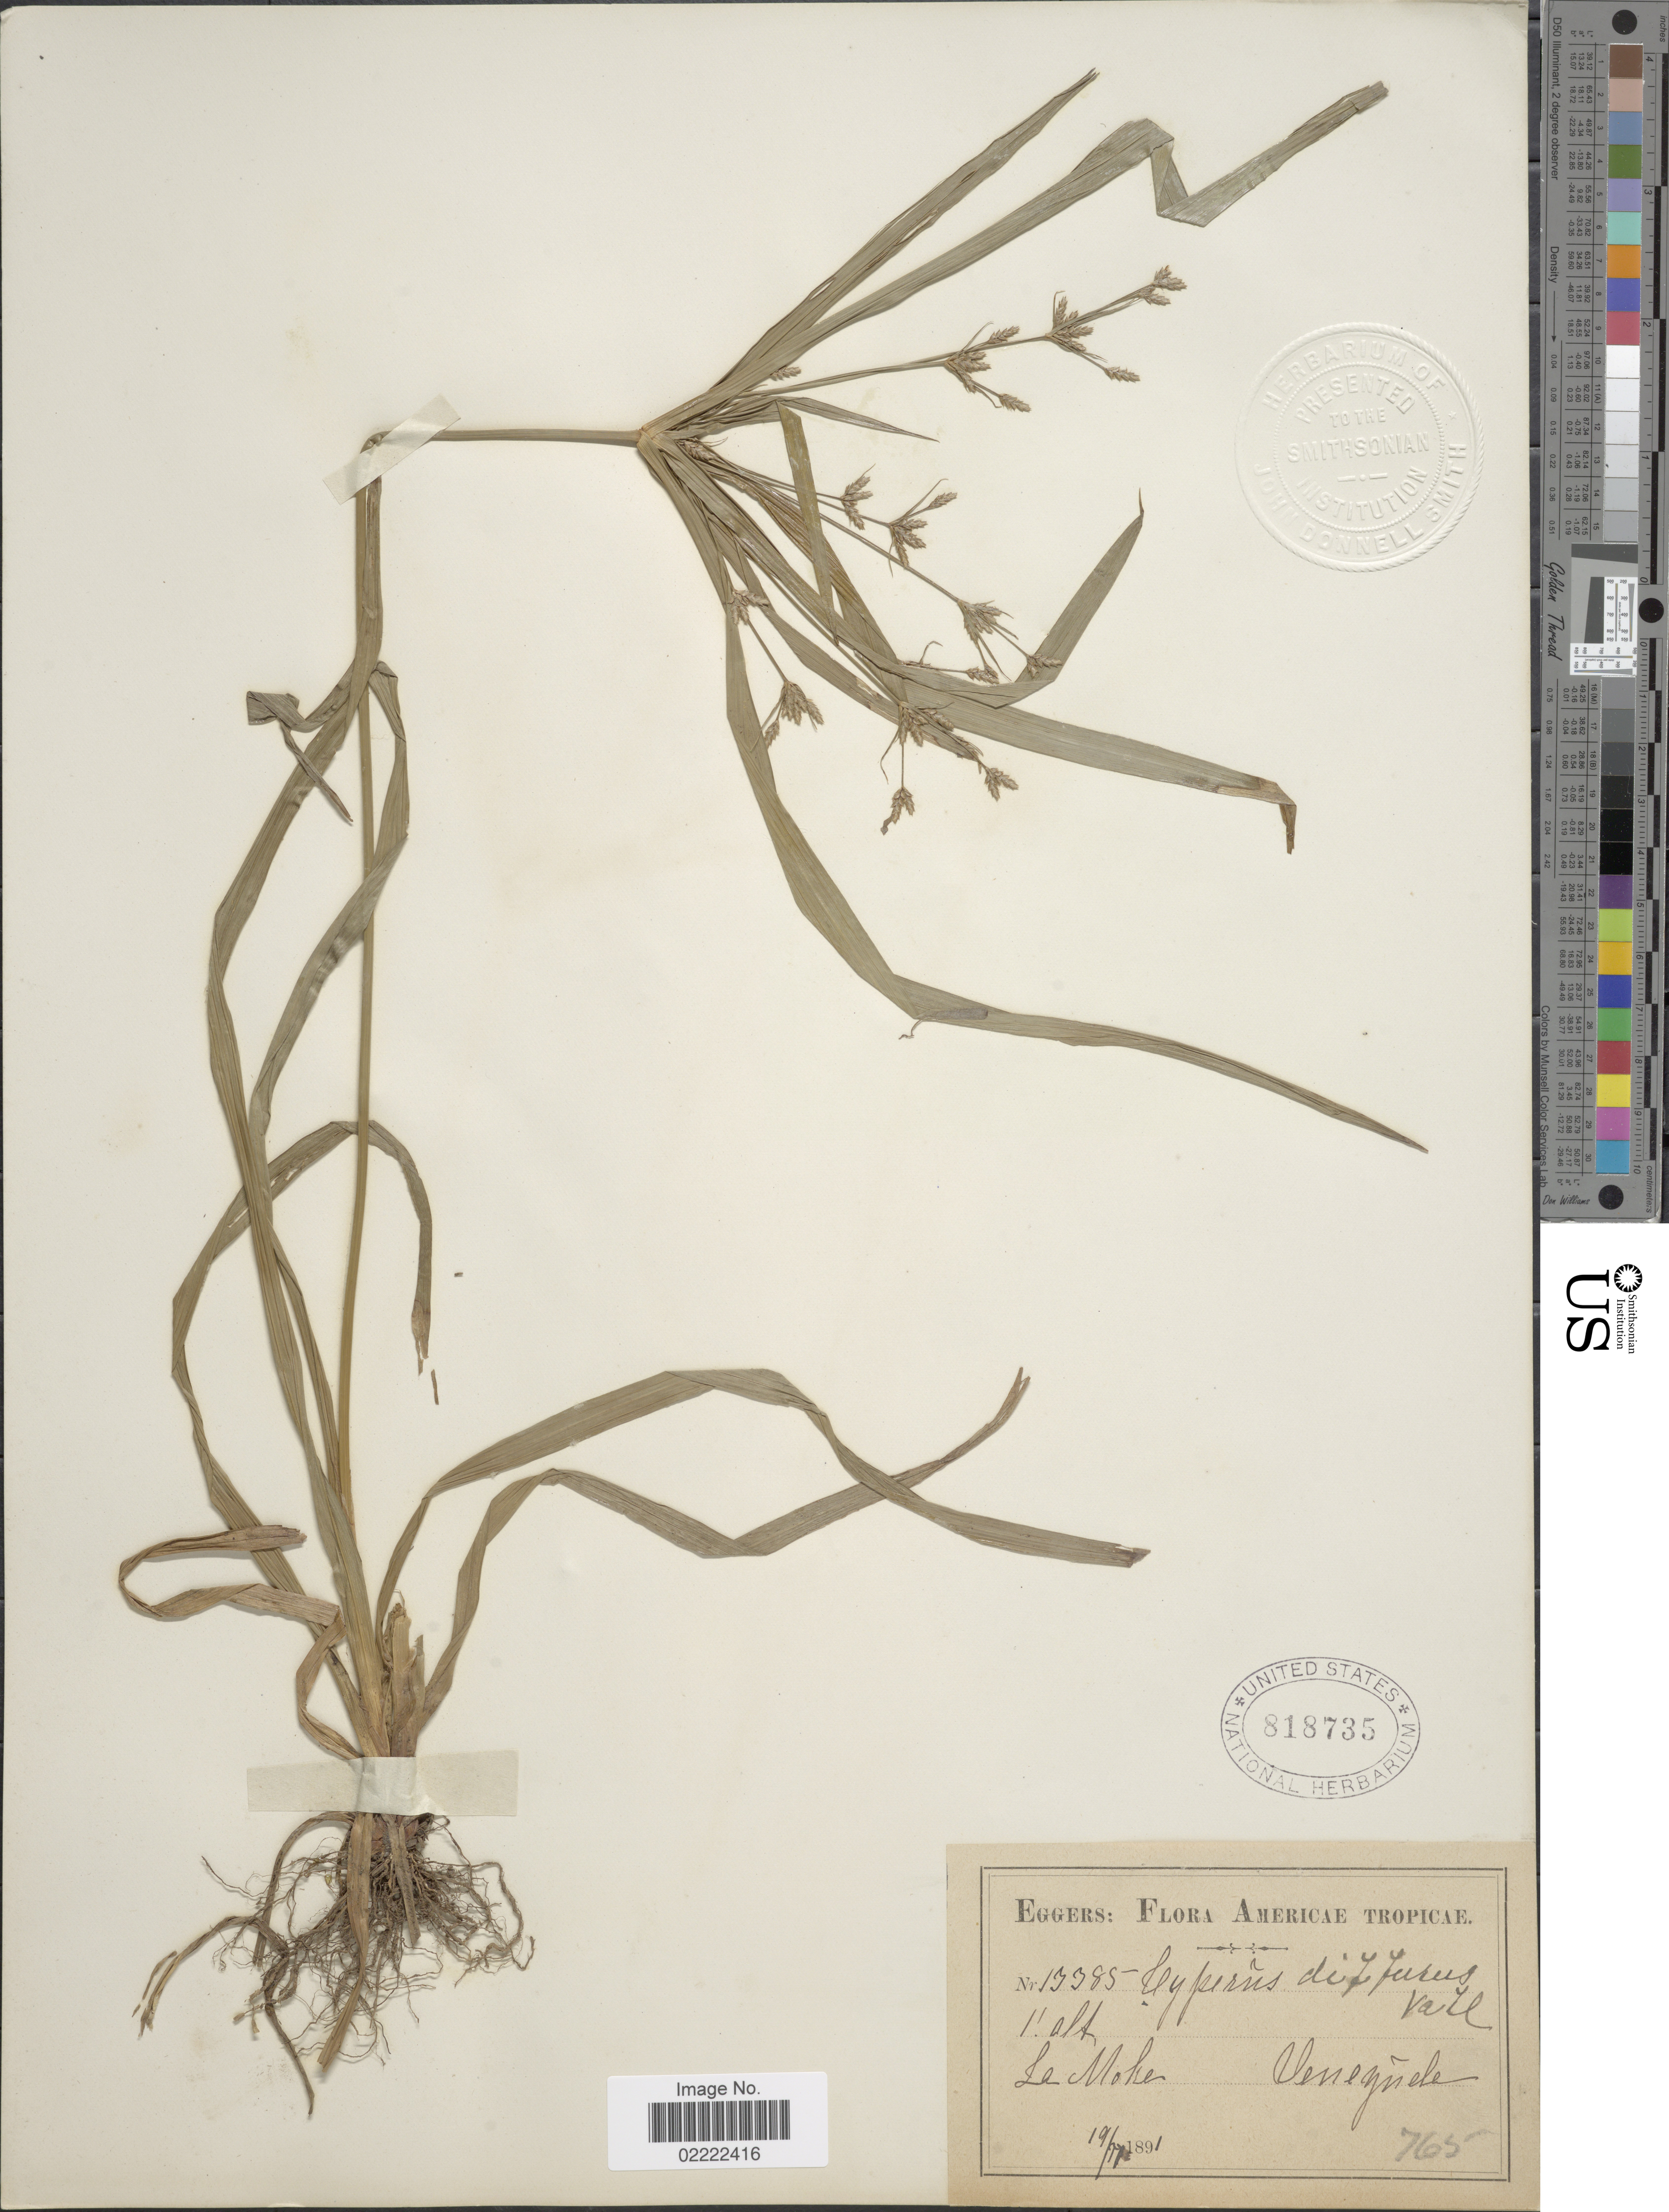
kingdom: Plantae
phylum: Tracheophyta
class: Liliopsida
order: Poales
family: Cyperaceae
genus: Cyperus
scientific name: Cyperus laxus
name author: Lam.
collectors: -. Eggers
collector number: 13385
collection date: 1891-07-19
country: Venezuela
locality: La Moka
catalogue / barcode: US 818735